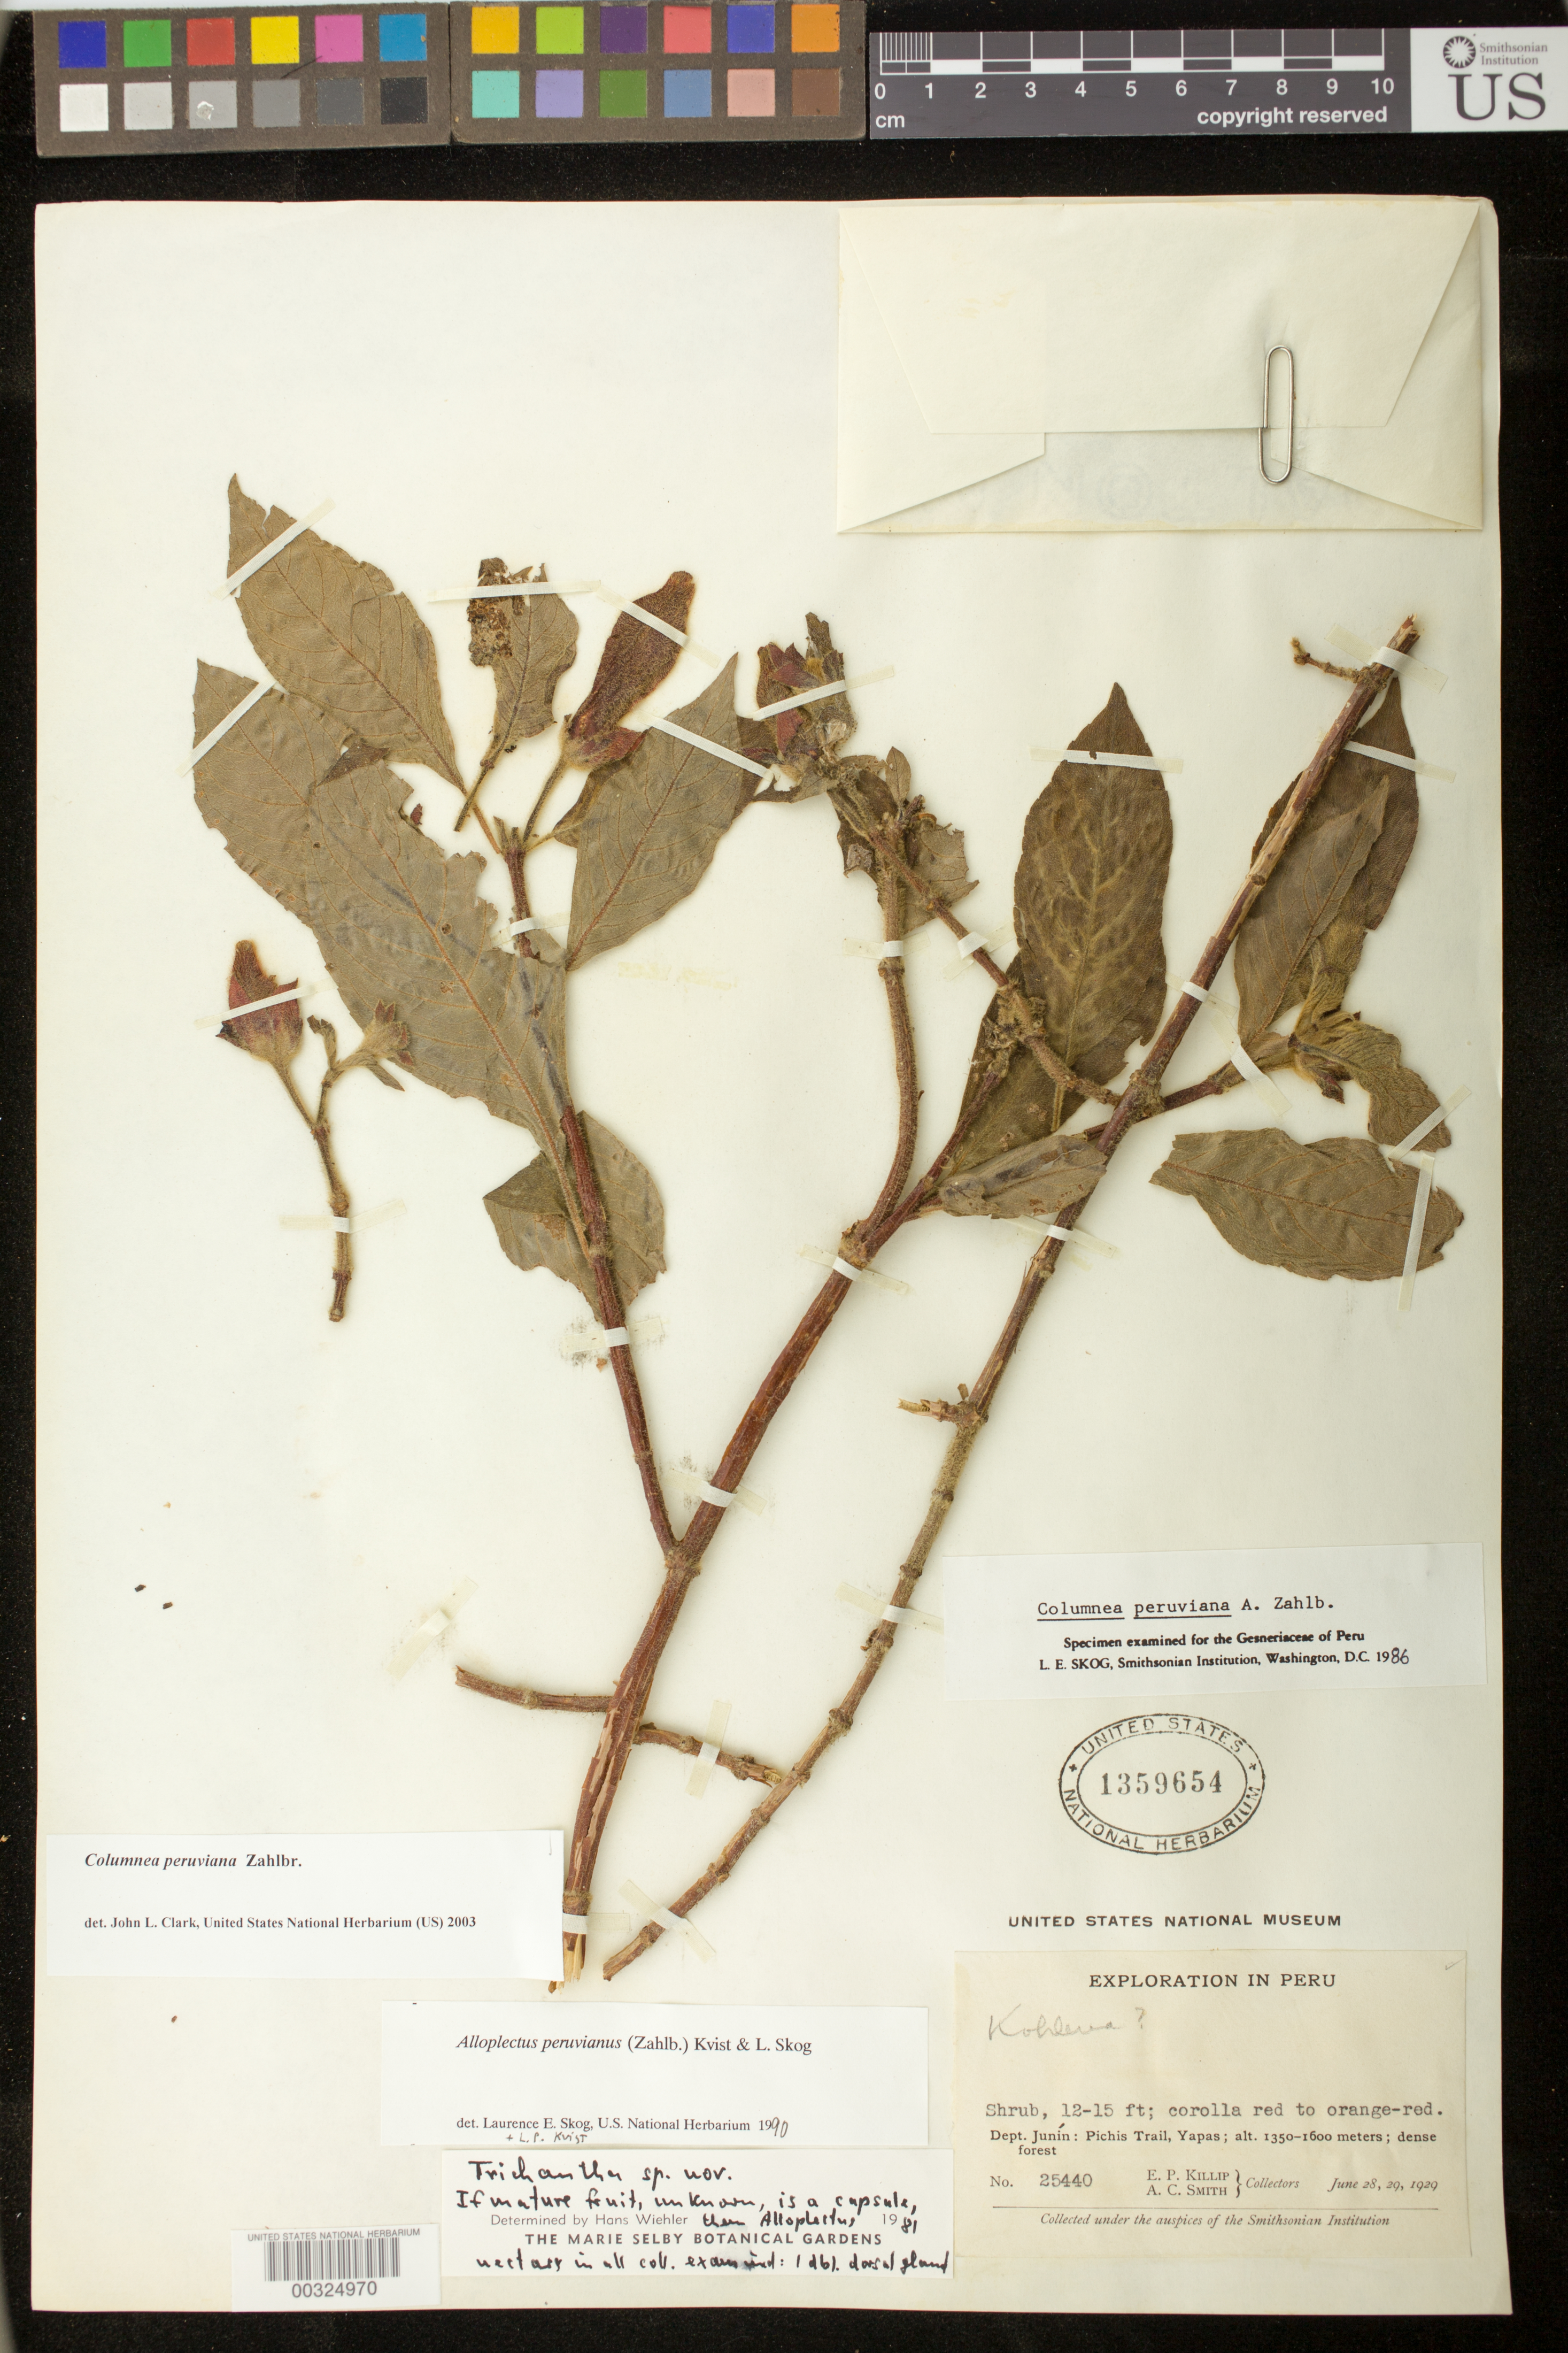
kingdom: Plantae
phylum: Tracheophyta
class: Magnoliopsida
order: Lamiales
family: Gesneriaceae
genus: Columnea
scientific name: Columnea peruviana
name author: Zahlbr.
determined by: Clark, J. L., (SEL), The Marie Selby Botanical Garden (UNITED STATES)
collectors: E. P. Killip & A. C. Smith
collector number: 25440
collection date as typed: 28-29 Jun 1929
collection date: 1929-06-28/1929-06-29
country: Peru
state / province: Junín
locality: Pichis trail, Yapas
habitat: Dense forest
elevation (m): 1350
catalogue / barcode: US 1359654